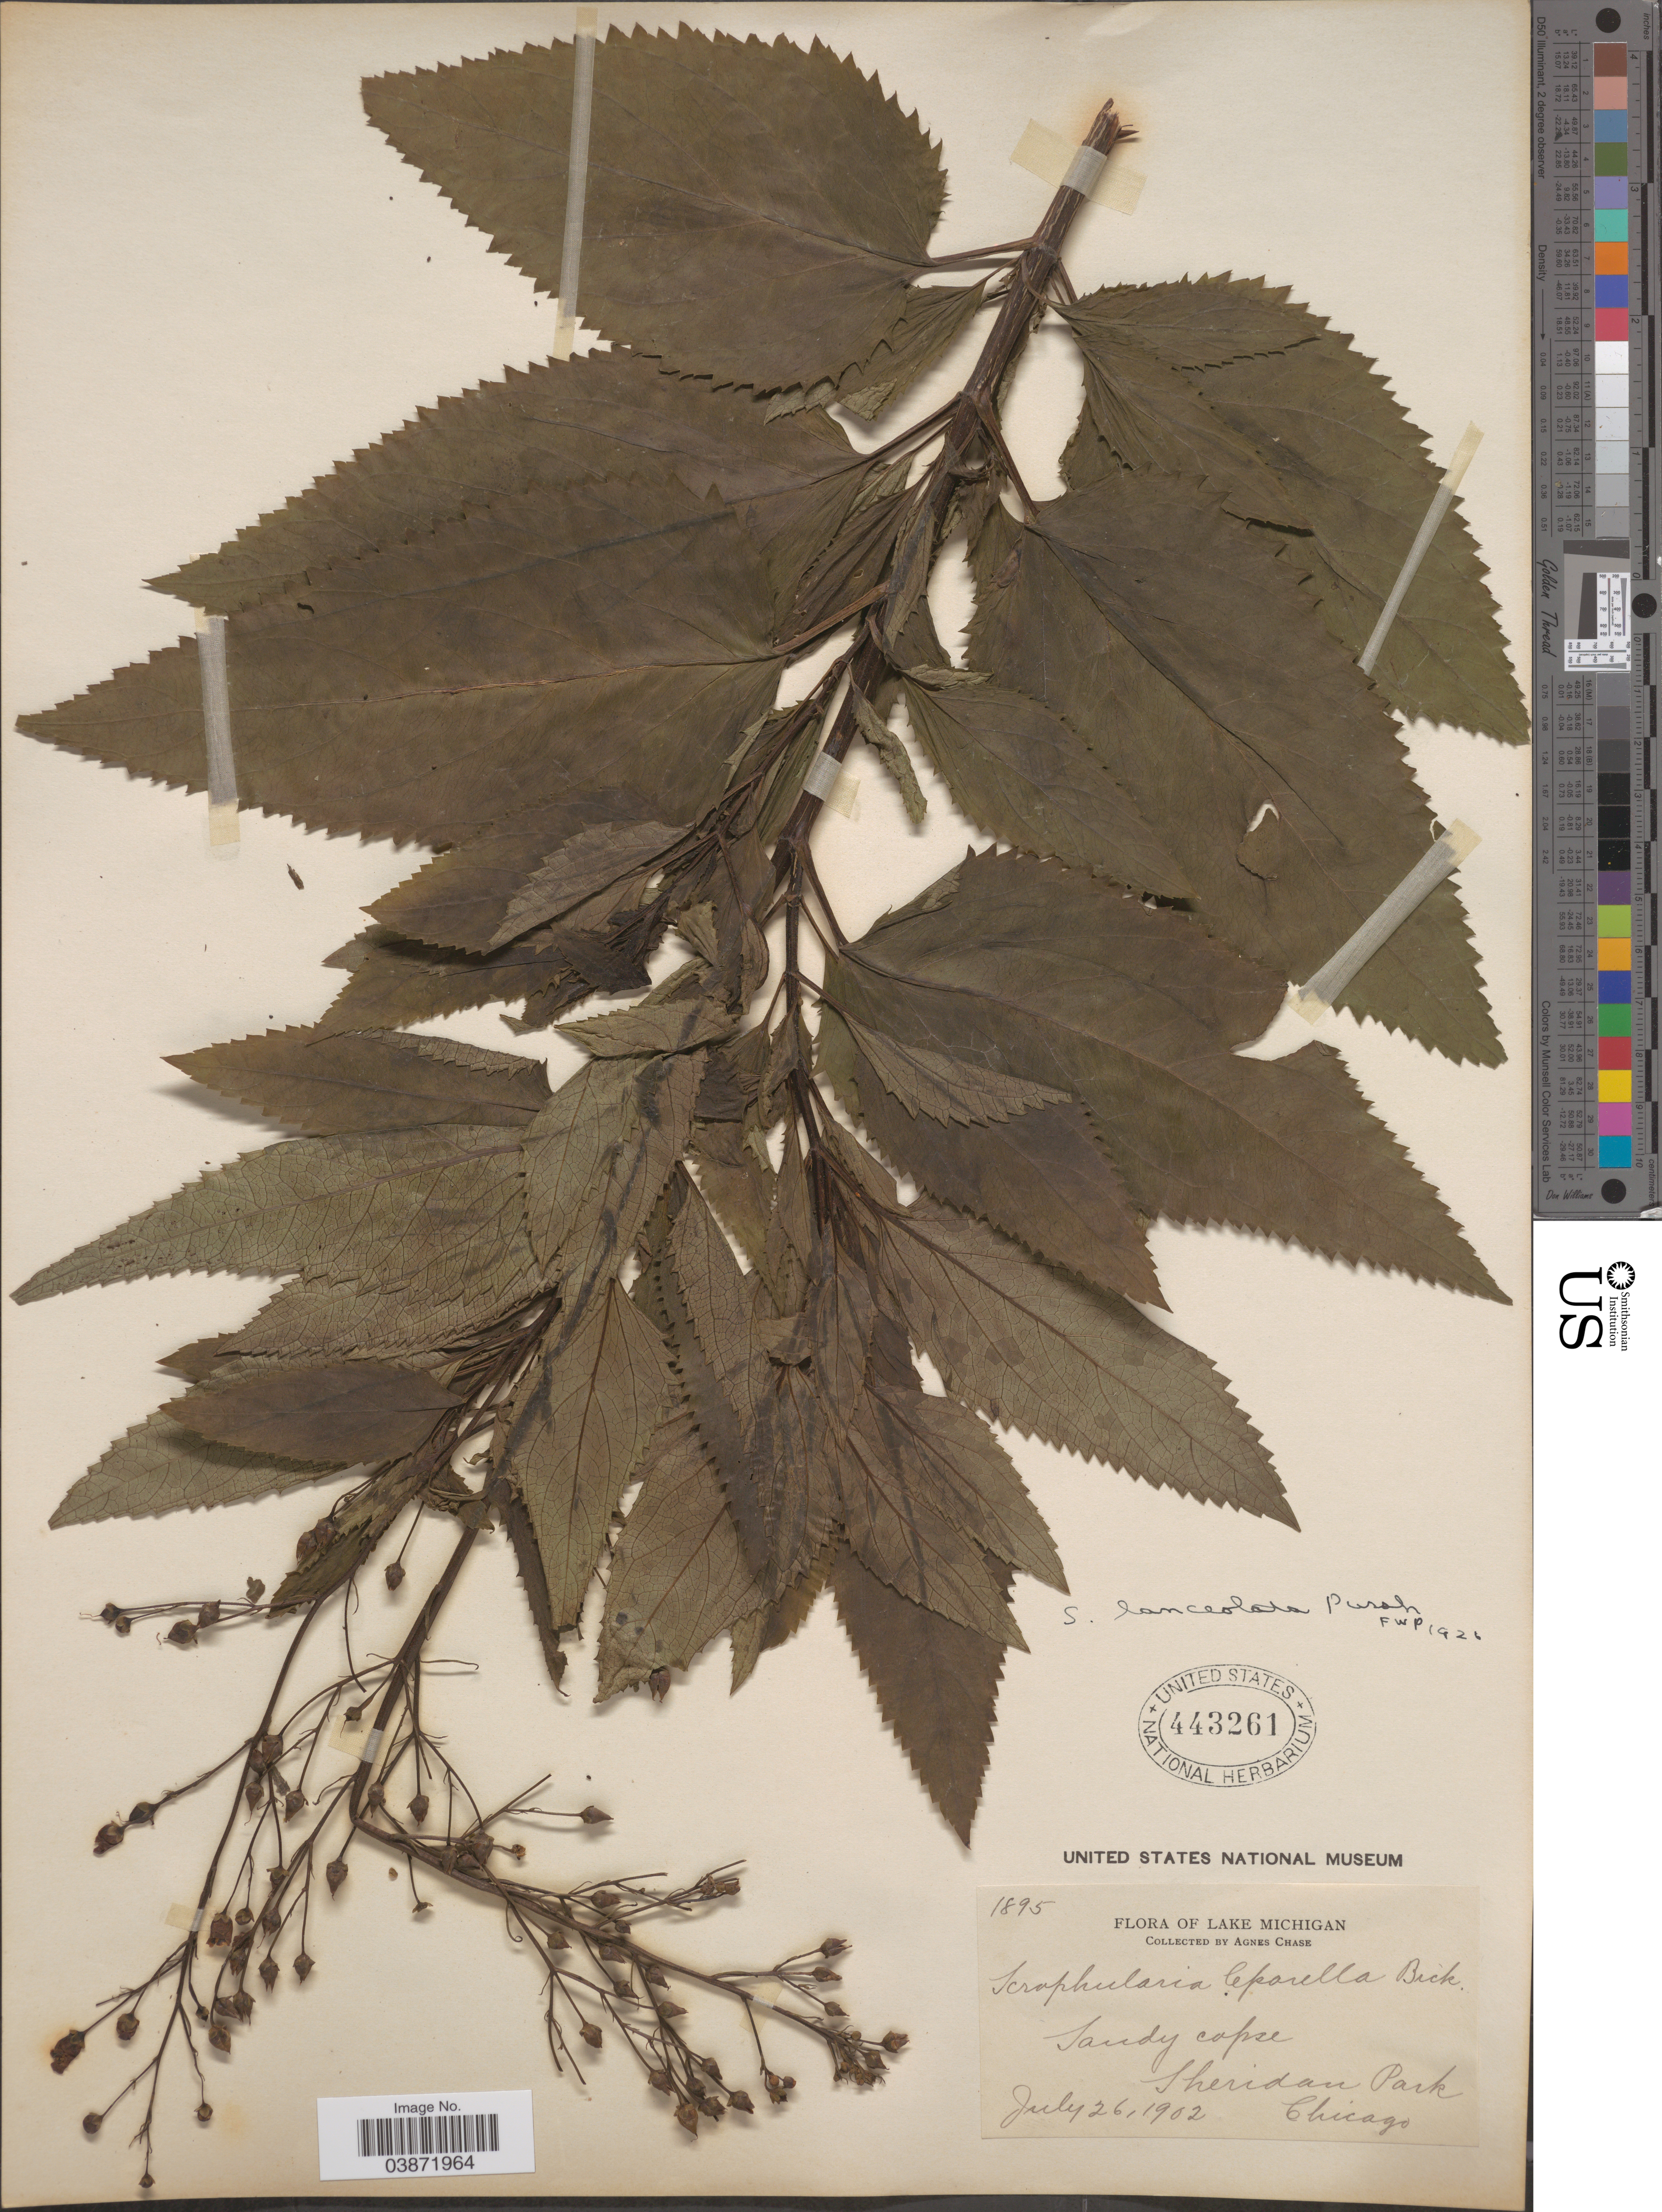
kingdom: Plantae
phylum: Tracheophyta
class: Magnoliopsida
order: Lamiales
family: Scrophulariaceae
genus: Scrophularia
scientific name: Scrophularia lanceolata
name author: Pursh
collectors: A. Chase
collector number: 1895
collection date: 1902-07-26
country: United States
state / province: Michigan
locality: Lake Michigan. Sheridan Park.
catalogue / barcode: US 443261